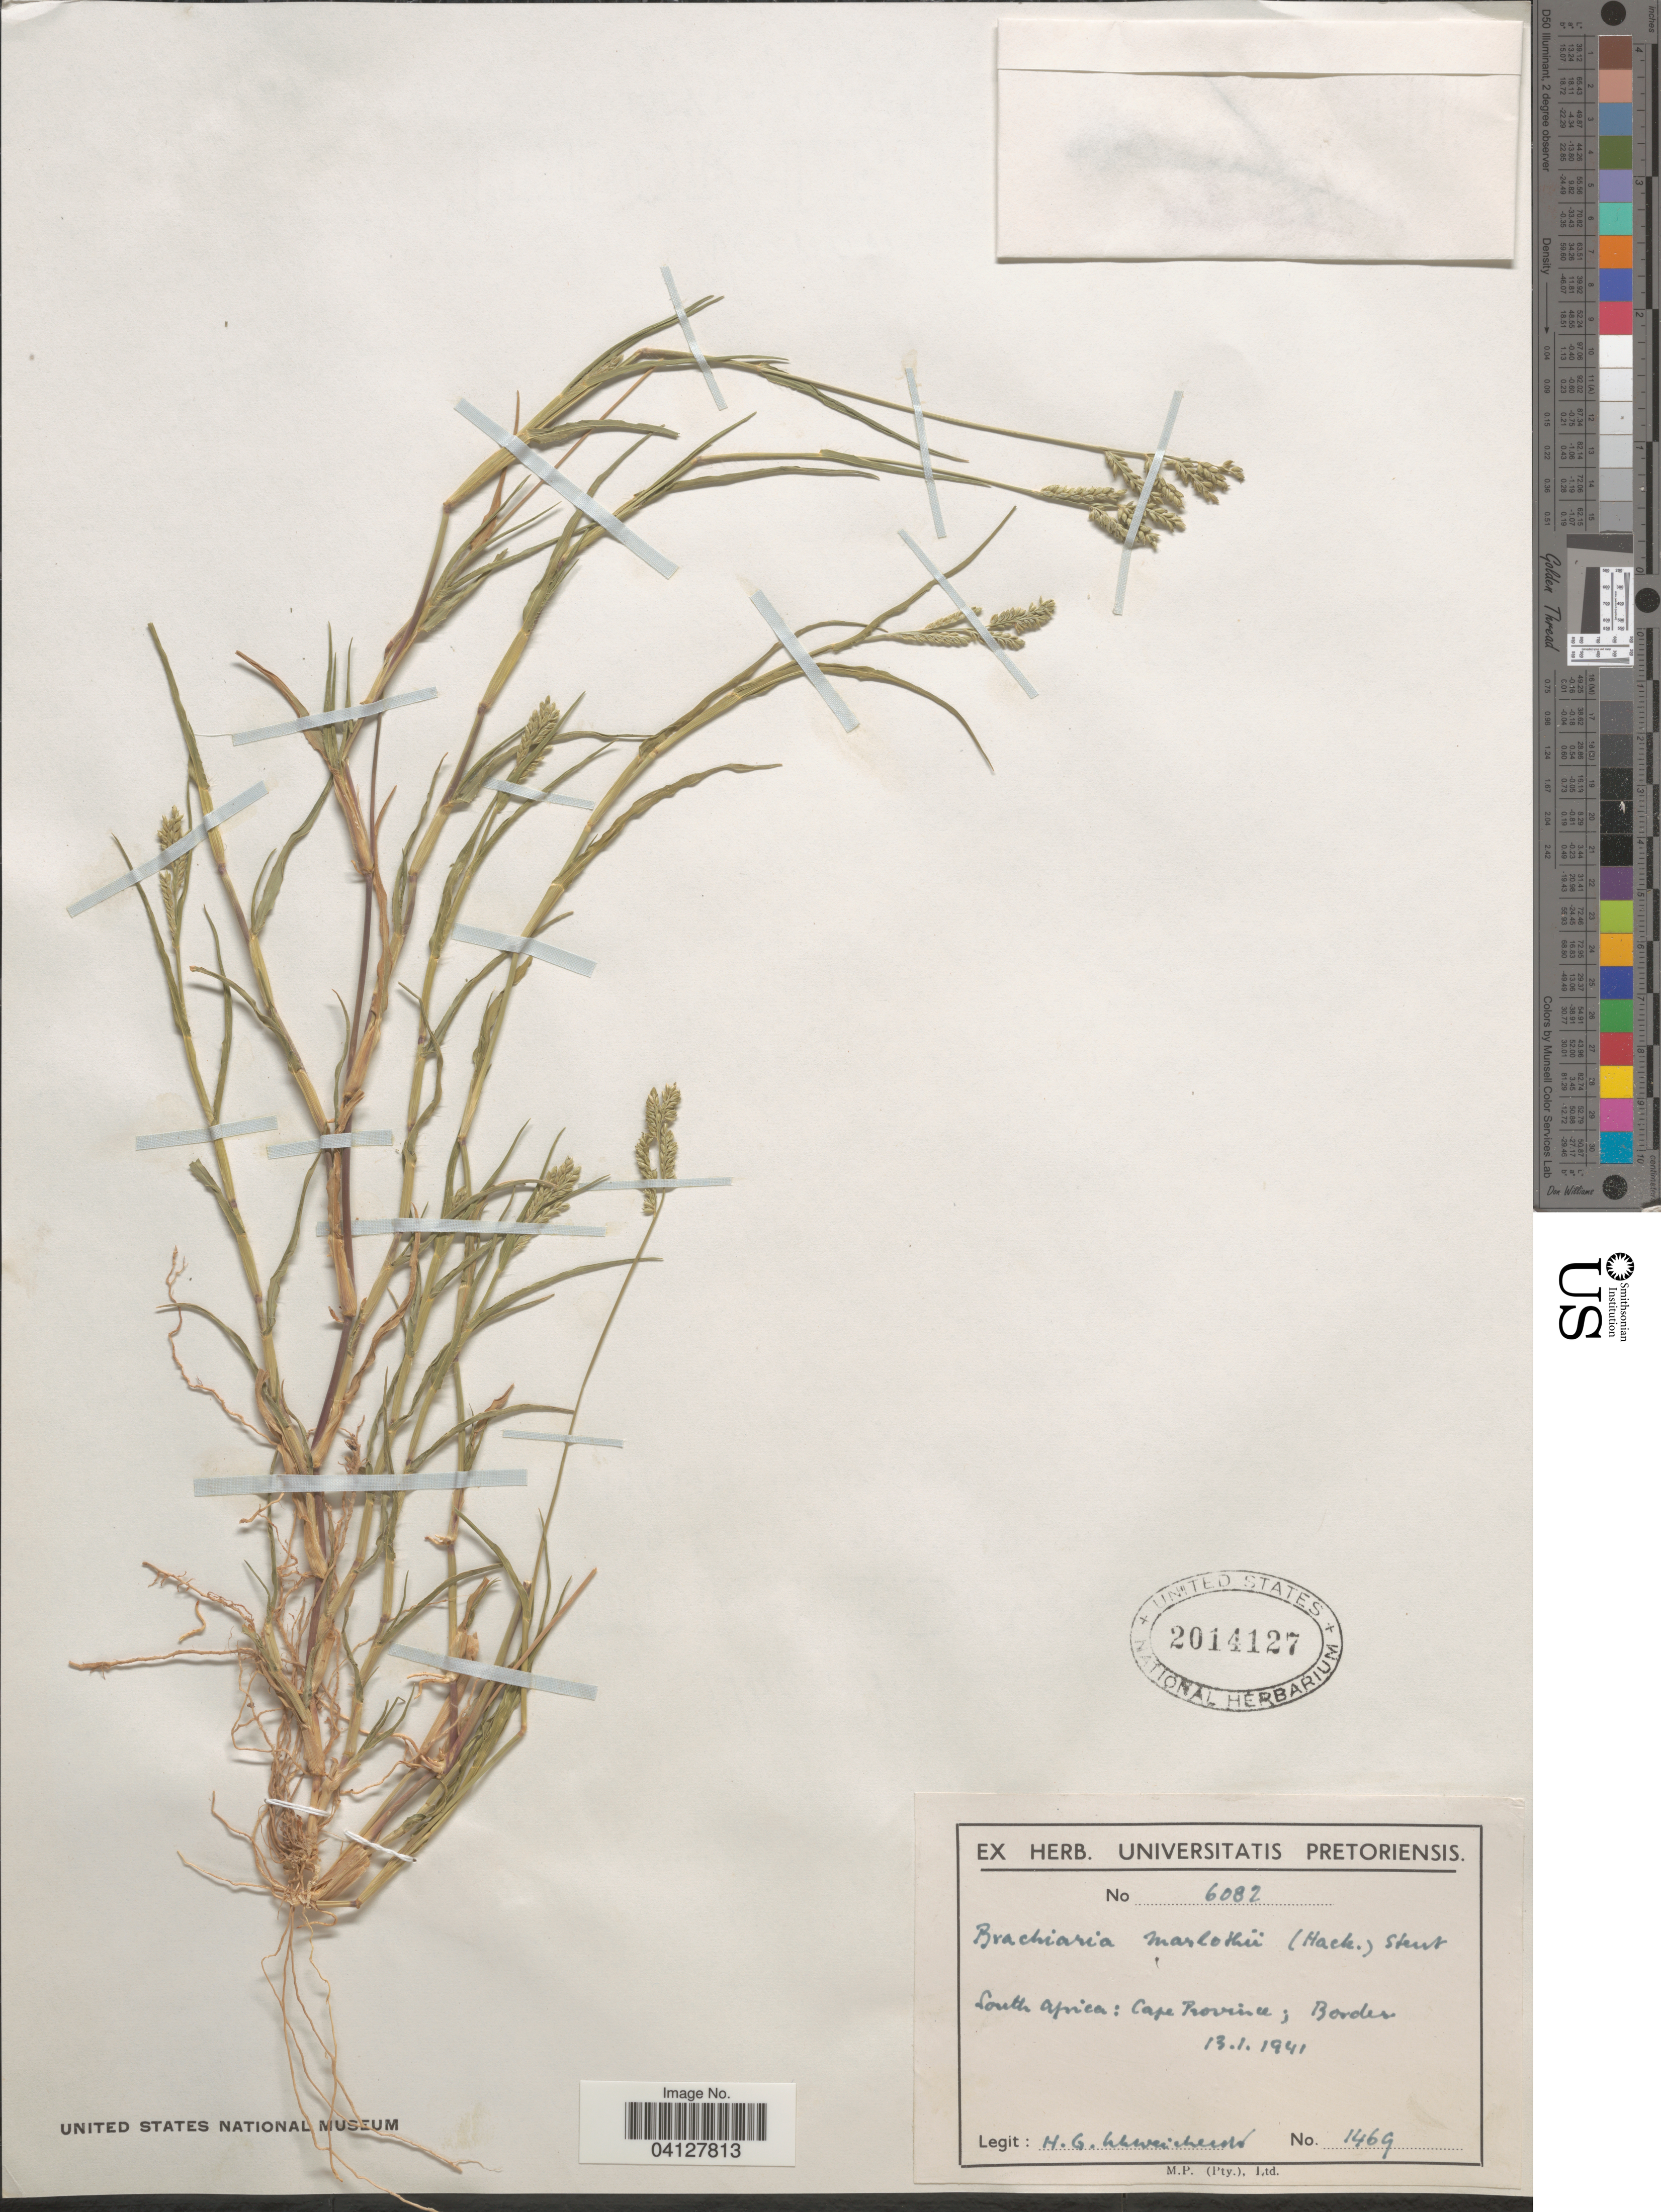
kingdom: Plantae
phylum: Tracheophyta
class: Liliopsida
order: Poales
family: Poaceae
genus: Brachiaria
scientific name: Brachiaria marlothii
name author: (Hack.) Stent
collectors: H. Schweickerdt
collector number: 1469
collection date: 1941-01-13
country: South Africa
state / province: Eastern Cape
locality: Border.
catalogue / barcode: US 2014127